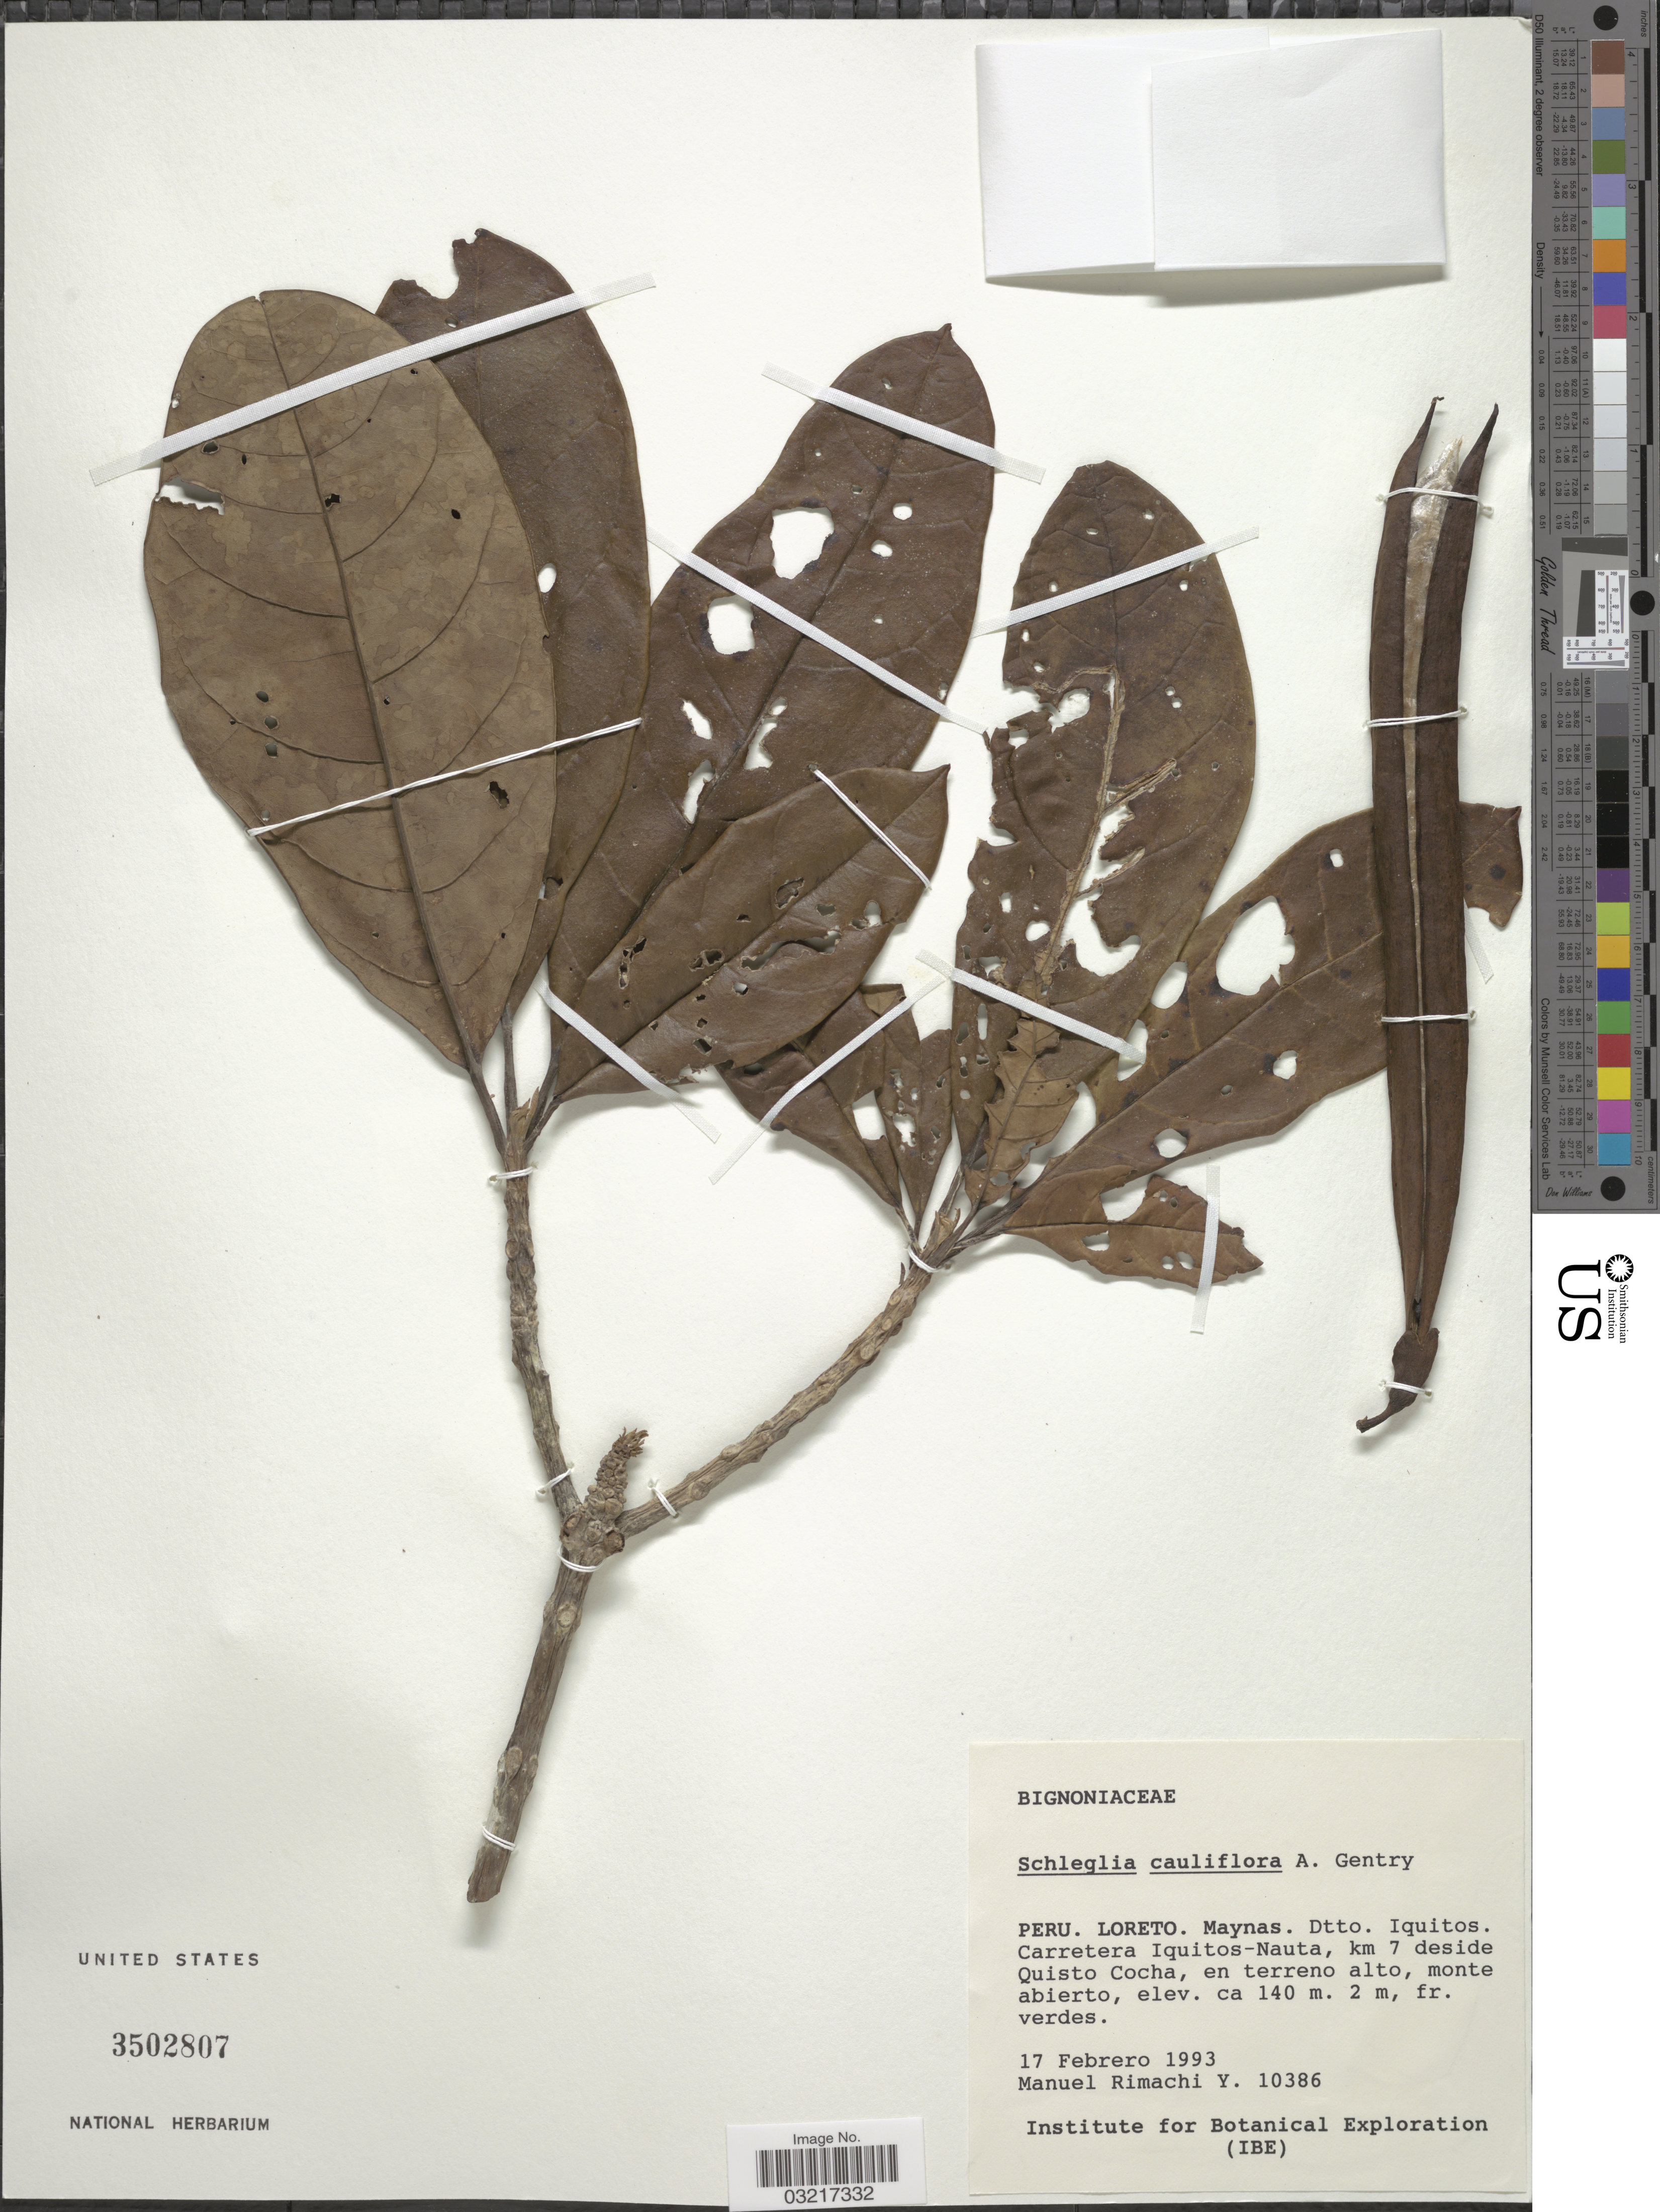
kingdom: Plantae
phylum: Tracheophyta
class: Magnoliopsida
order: Lamiales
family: Schlegeliaceae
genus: Schlegelia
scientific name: Schlegelia cauliflora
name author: A.H. Gentry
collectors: M. Rimachi Y.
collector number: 10386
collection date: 1993-02-17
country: Peru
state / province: Loreto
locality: Maynas. Dtto. Iquitos. Carretera Iquitos-Nauta, km 7 deside Quisto Cocha, en terreno alto, monte abierto.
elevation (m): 140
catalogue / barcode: US 3502807